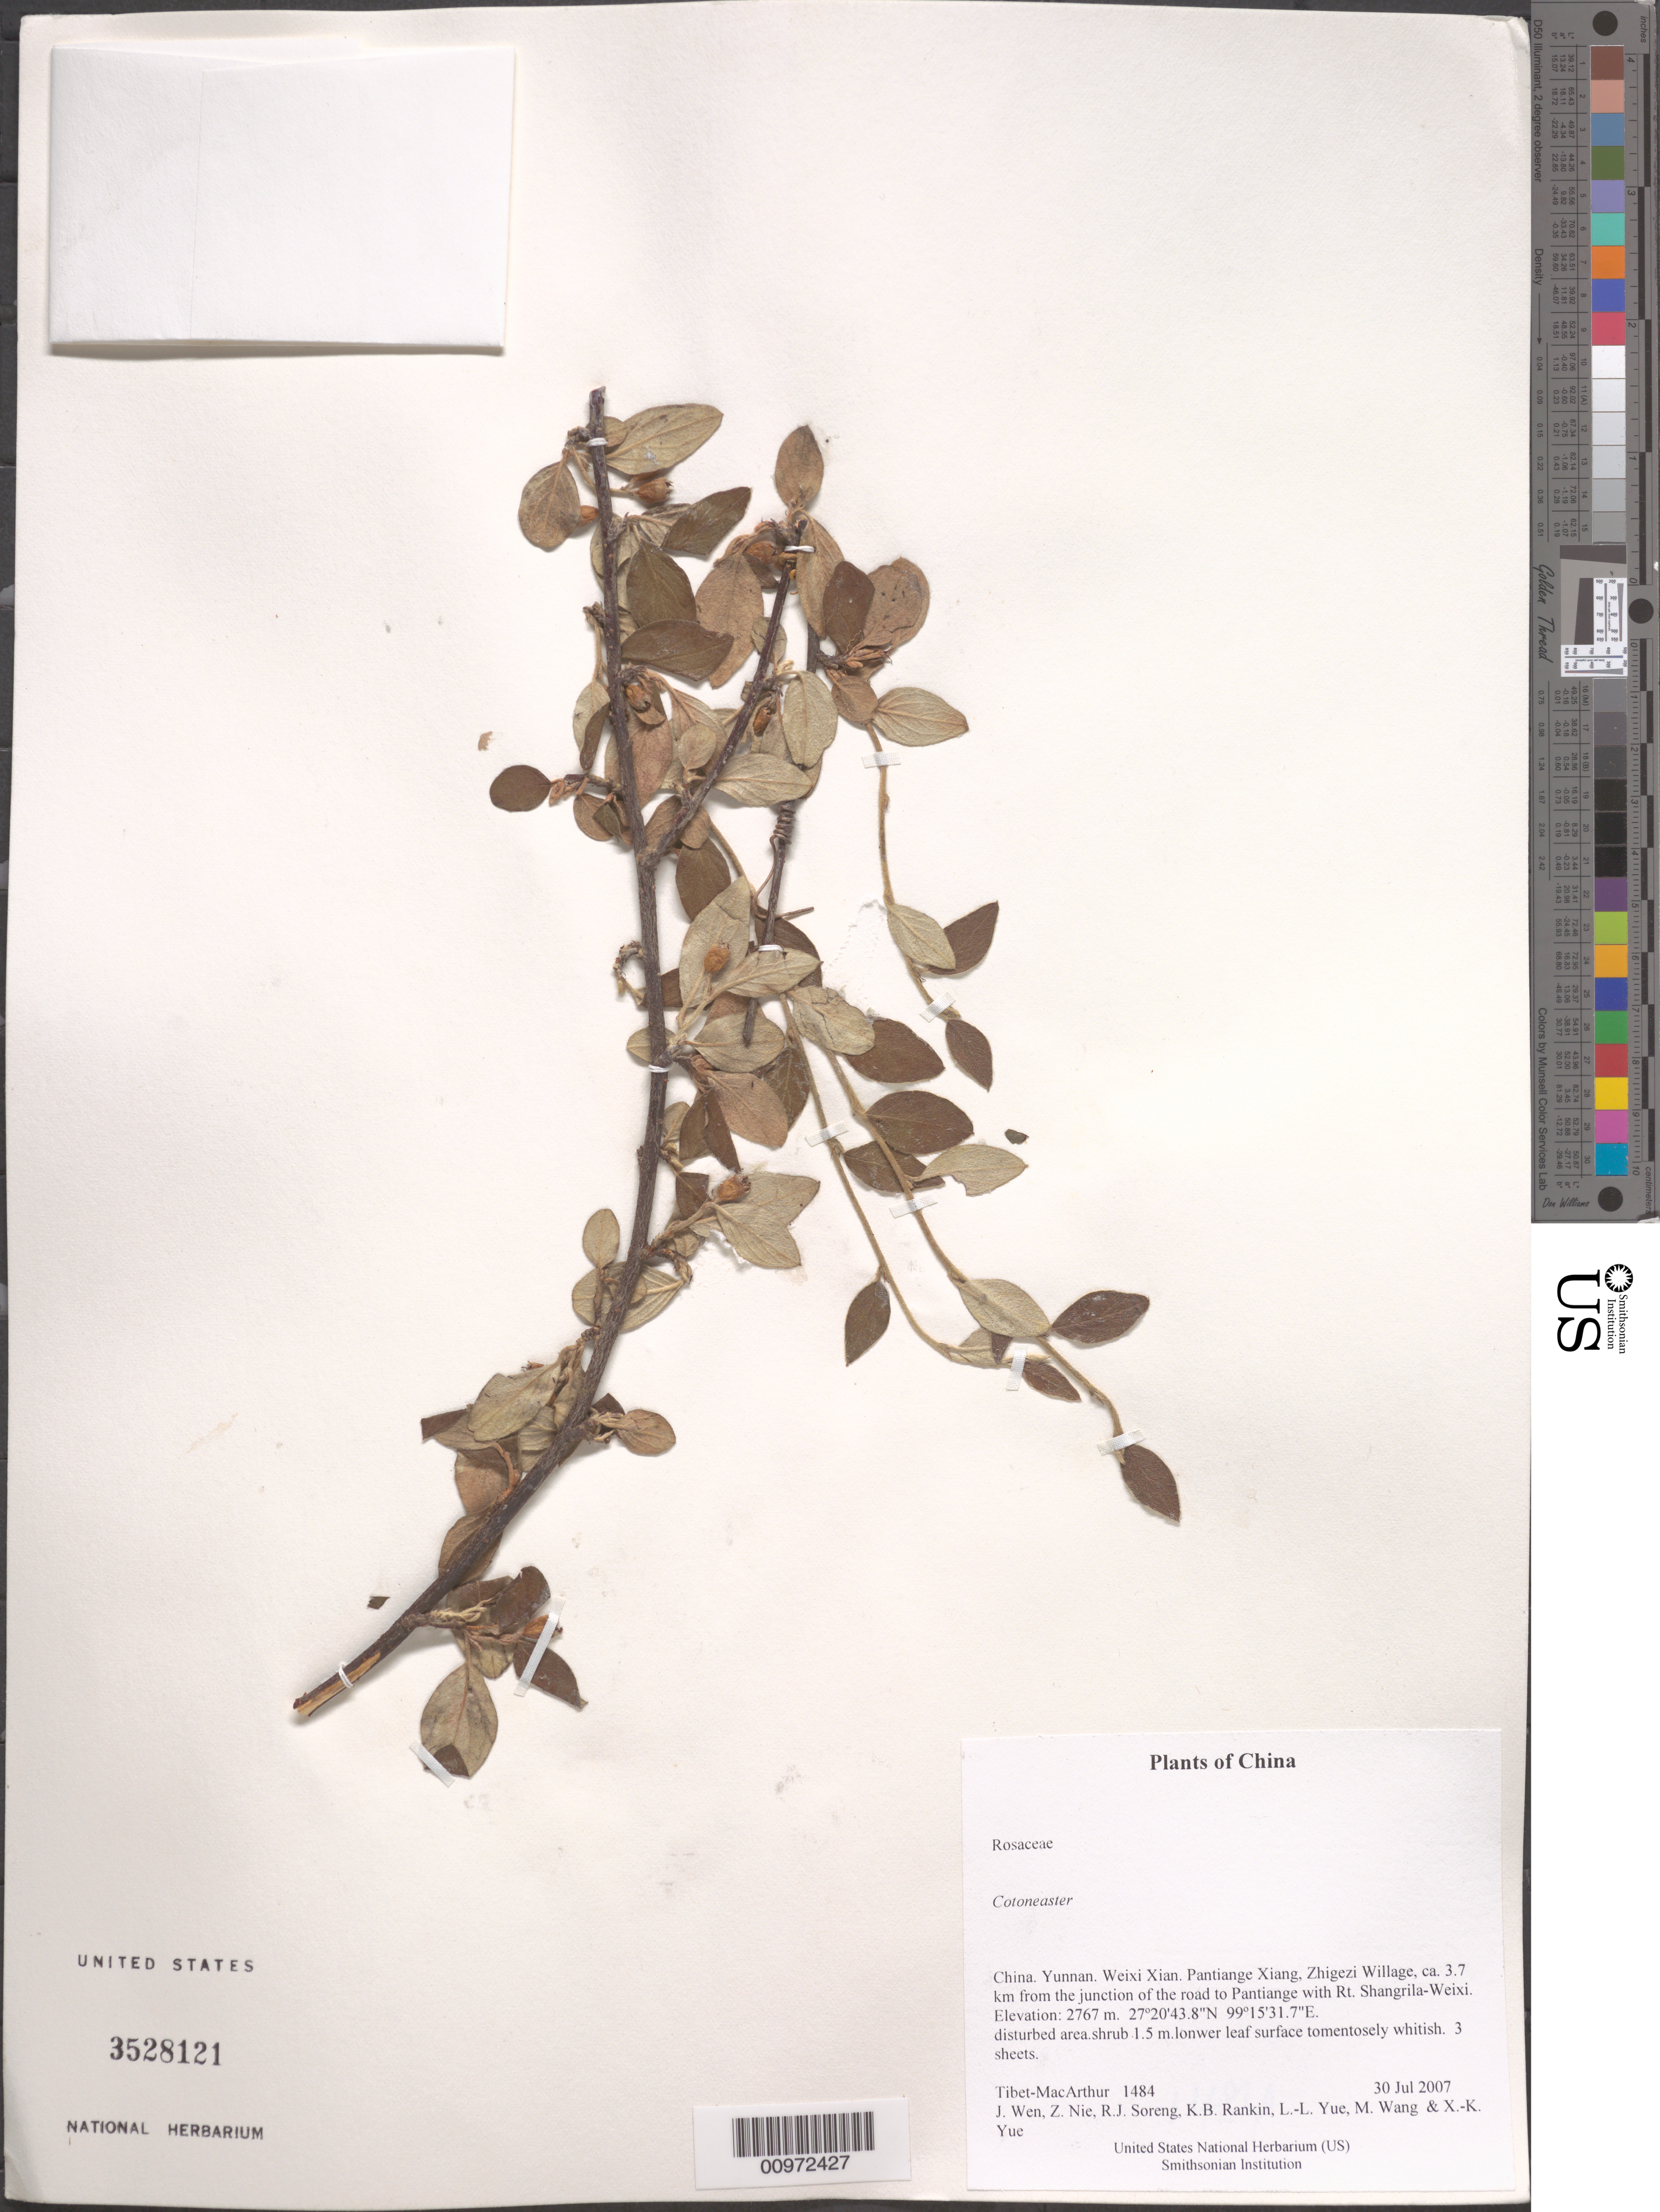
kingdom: Plantae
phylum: Tracheophyta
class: Magnoliopsida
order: Rosales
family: Rosaceae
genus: Cotoneaster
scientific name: Cotoneaster sp.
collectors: Tibet-MacArthur, J. Wen, Z. Nie, R. J. Soreng, K. Rankin, L. Yue, M. Wang & X. Yue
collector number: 1484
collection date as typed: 30 Jul 2007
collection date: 2007-07-30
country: China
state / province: Yunnan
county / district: Weixi Xian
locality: Pantiange Xiang, Zhigezi Willage, ca. 3.7 km from the junction of the road to Pantiange with Rt. Shangrila-Weixi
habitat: disturbed area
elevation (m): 2767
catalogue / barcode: US 3528121